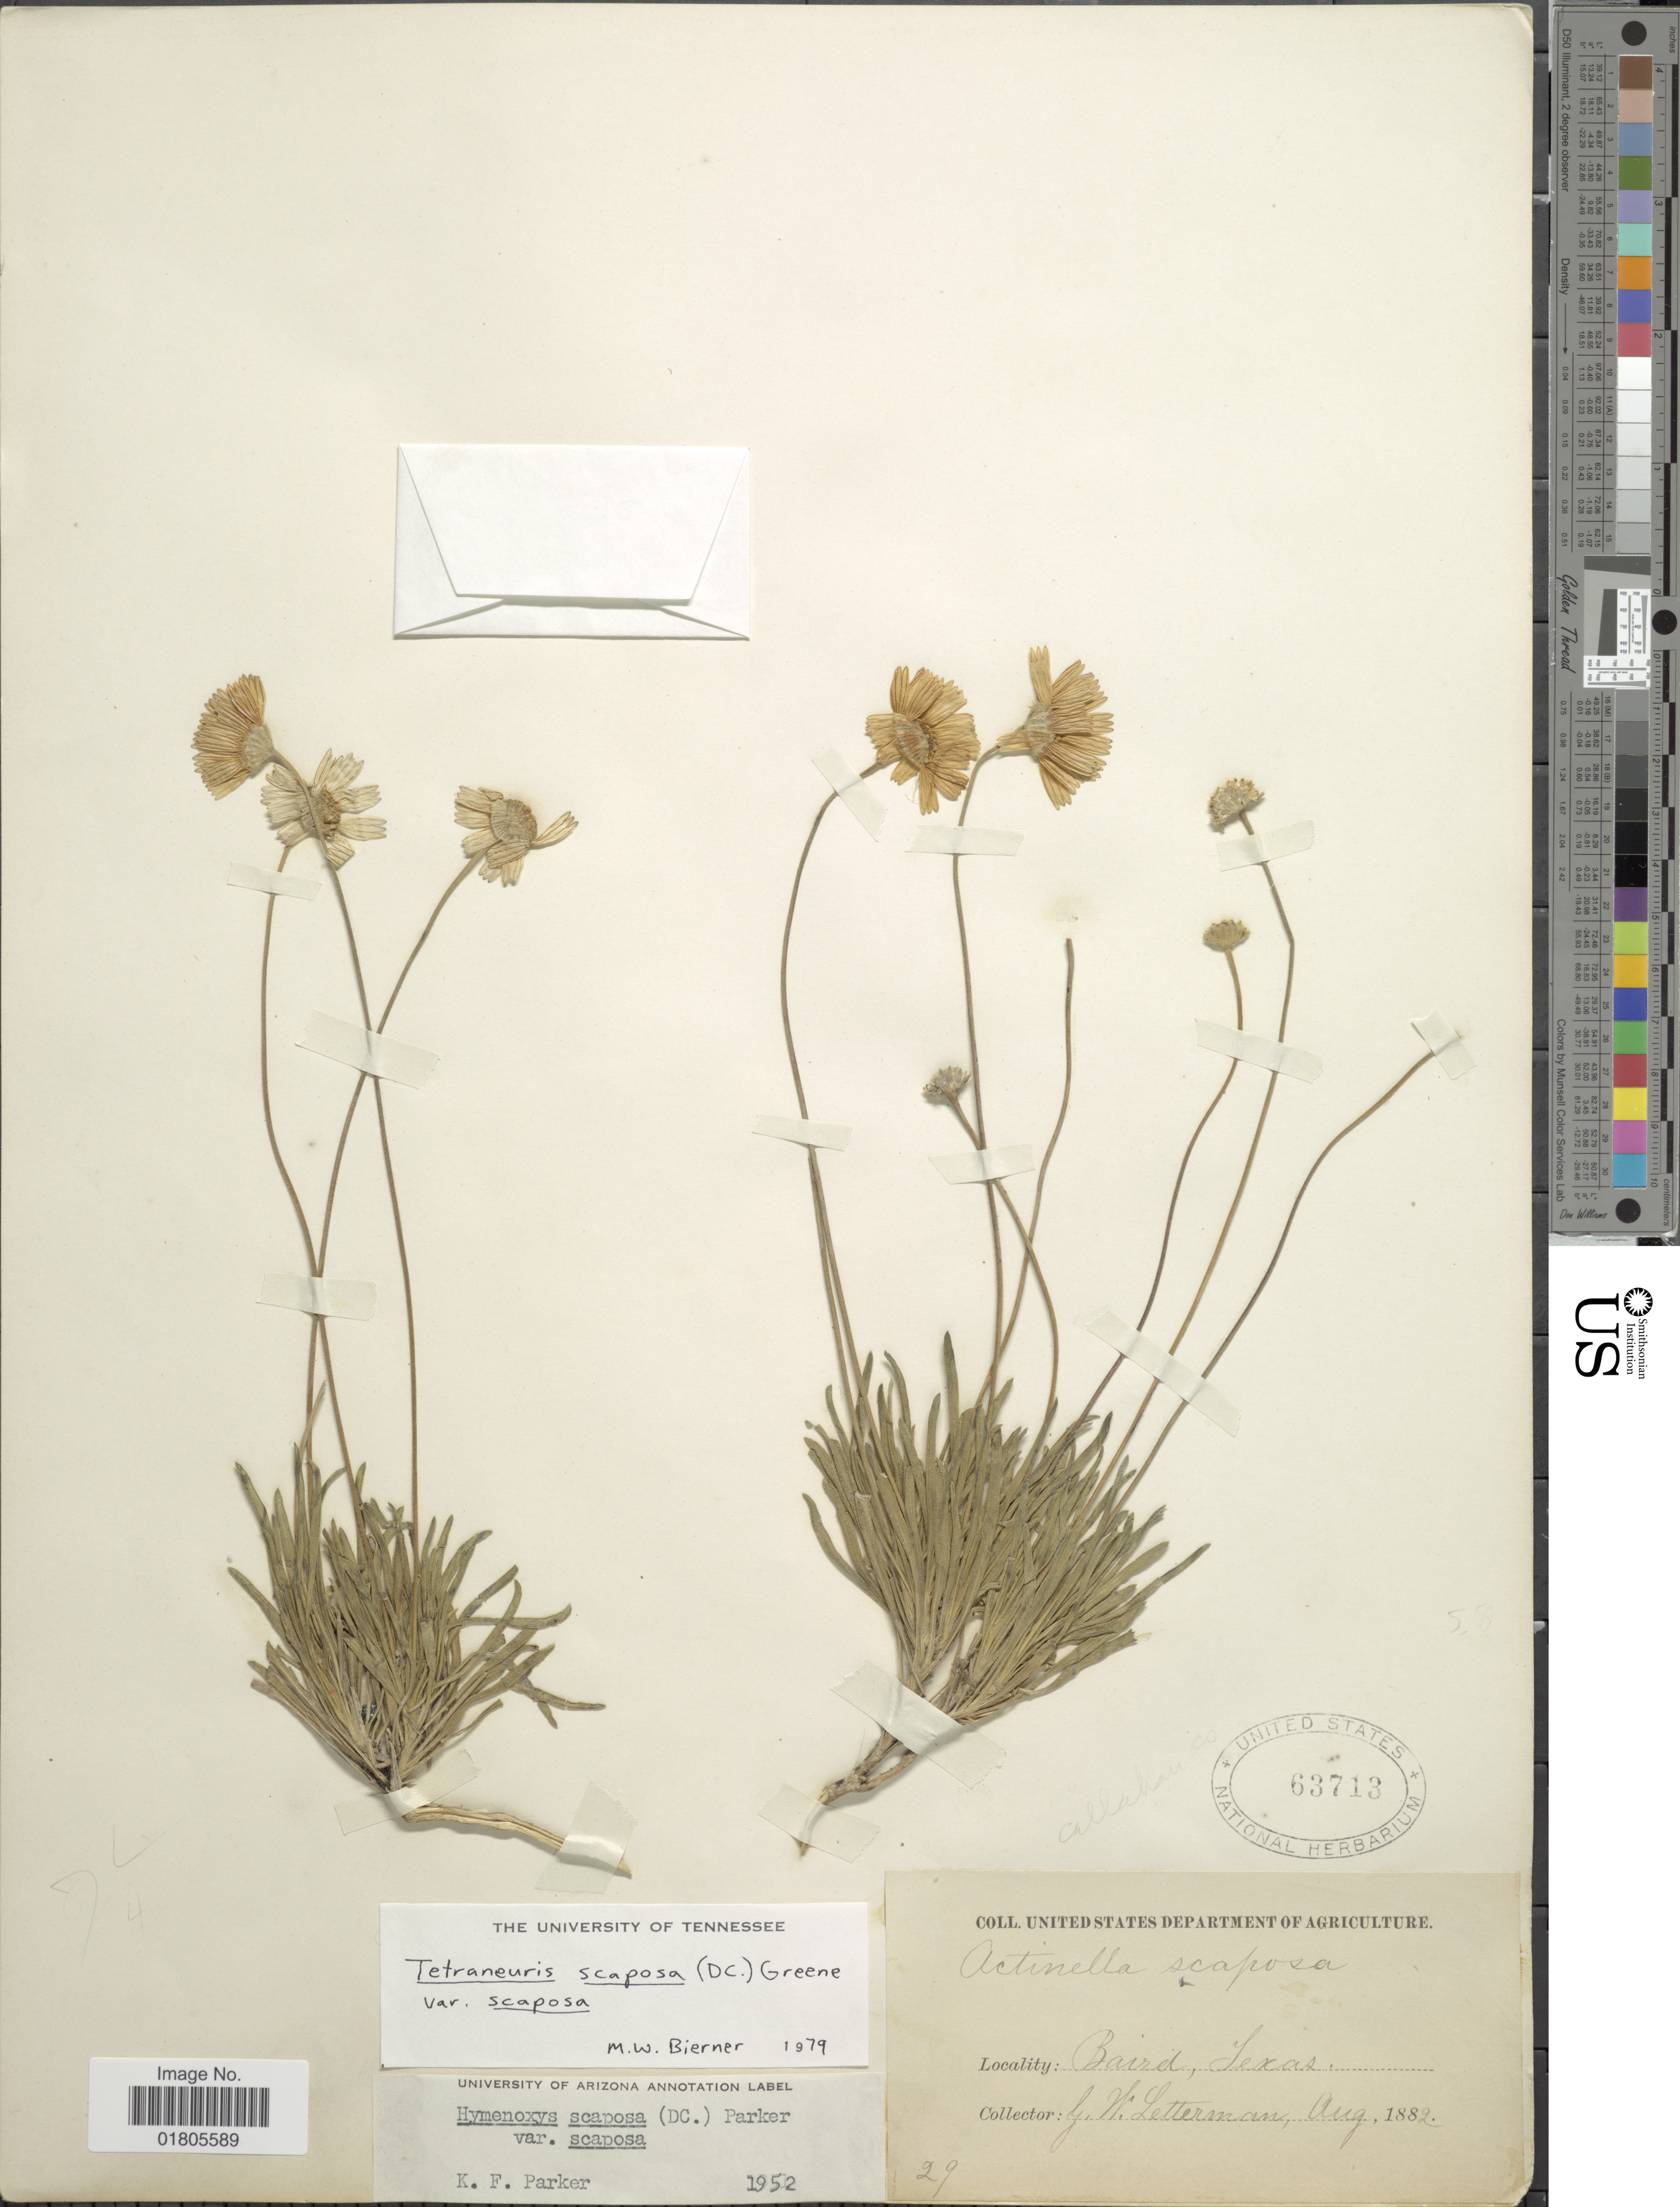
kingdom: Plantae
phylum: Tracheophyta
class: Magnoliopsida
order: Asterales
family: Asteraceae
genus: Actinea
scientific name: Actinea scaposa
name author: (DC.) Kuntze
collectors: G. W. Letterman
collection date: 1882-08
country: United States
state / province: Texas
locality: Baird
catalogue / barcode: US 63713